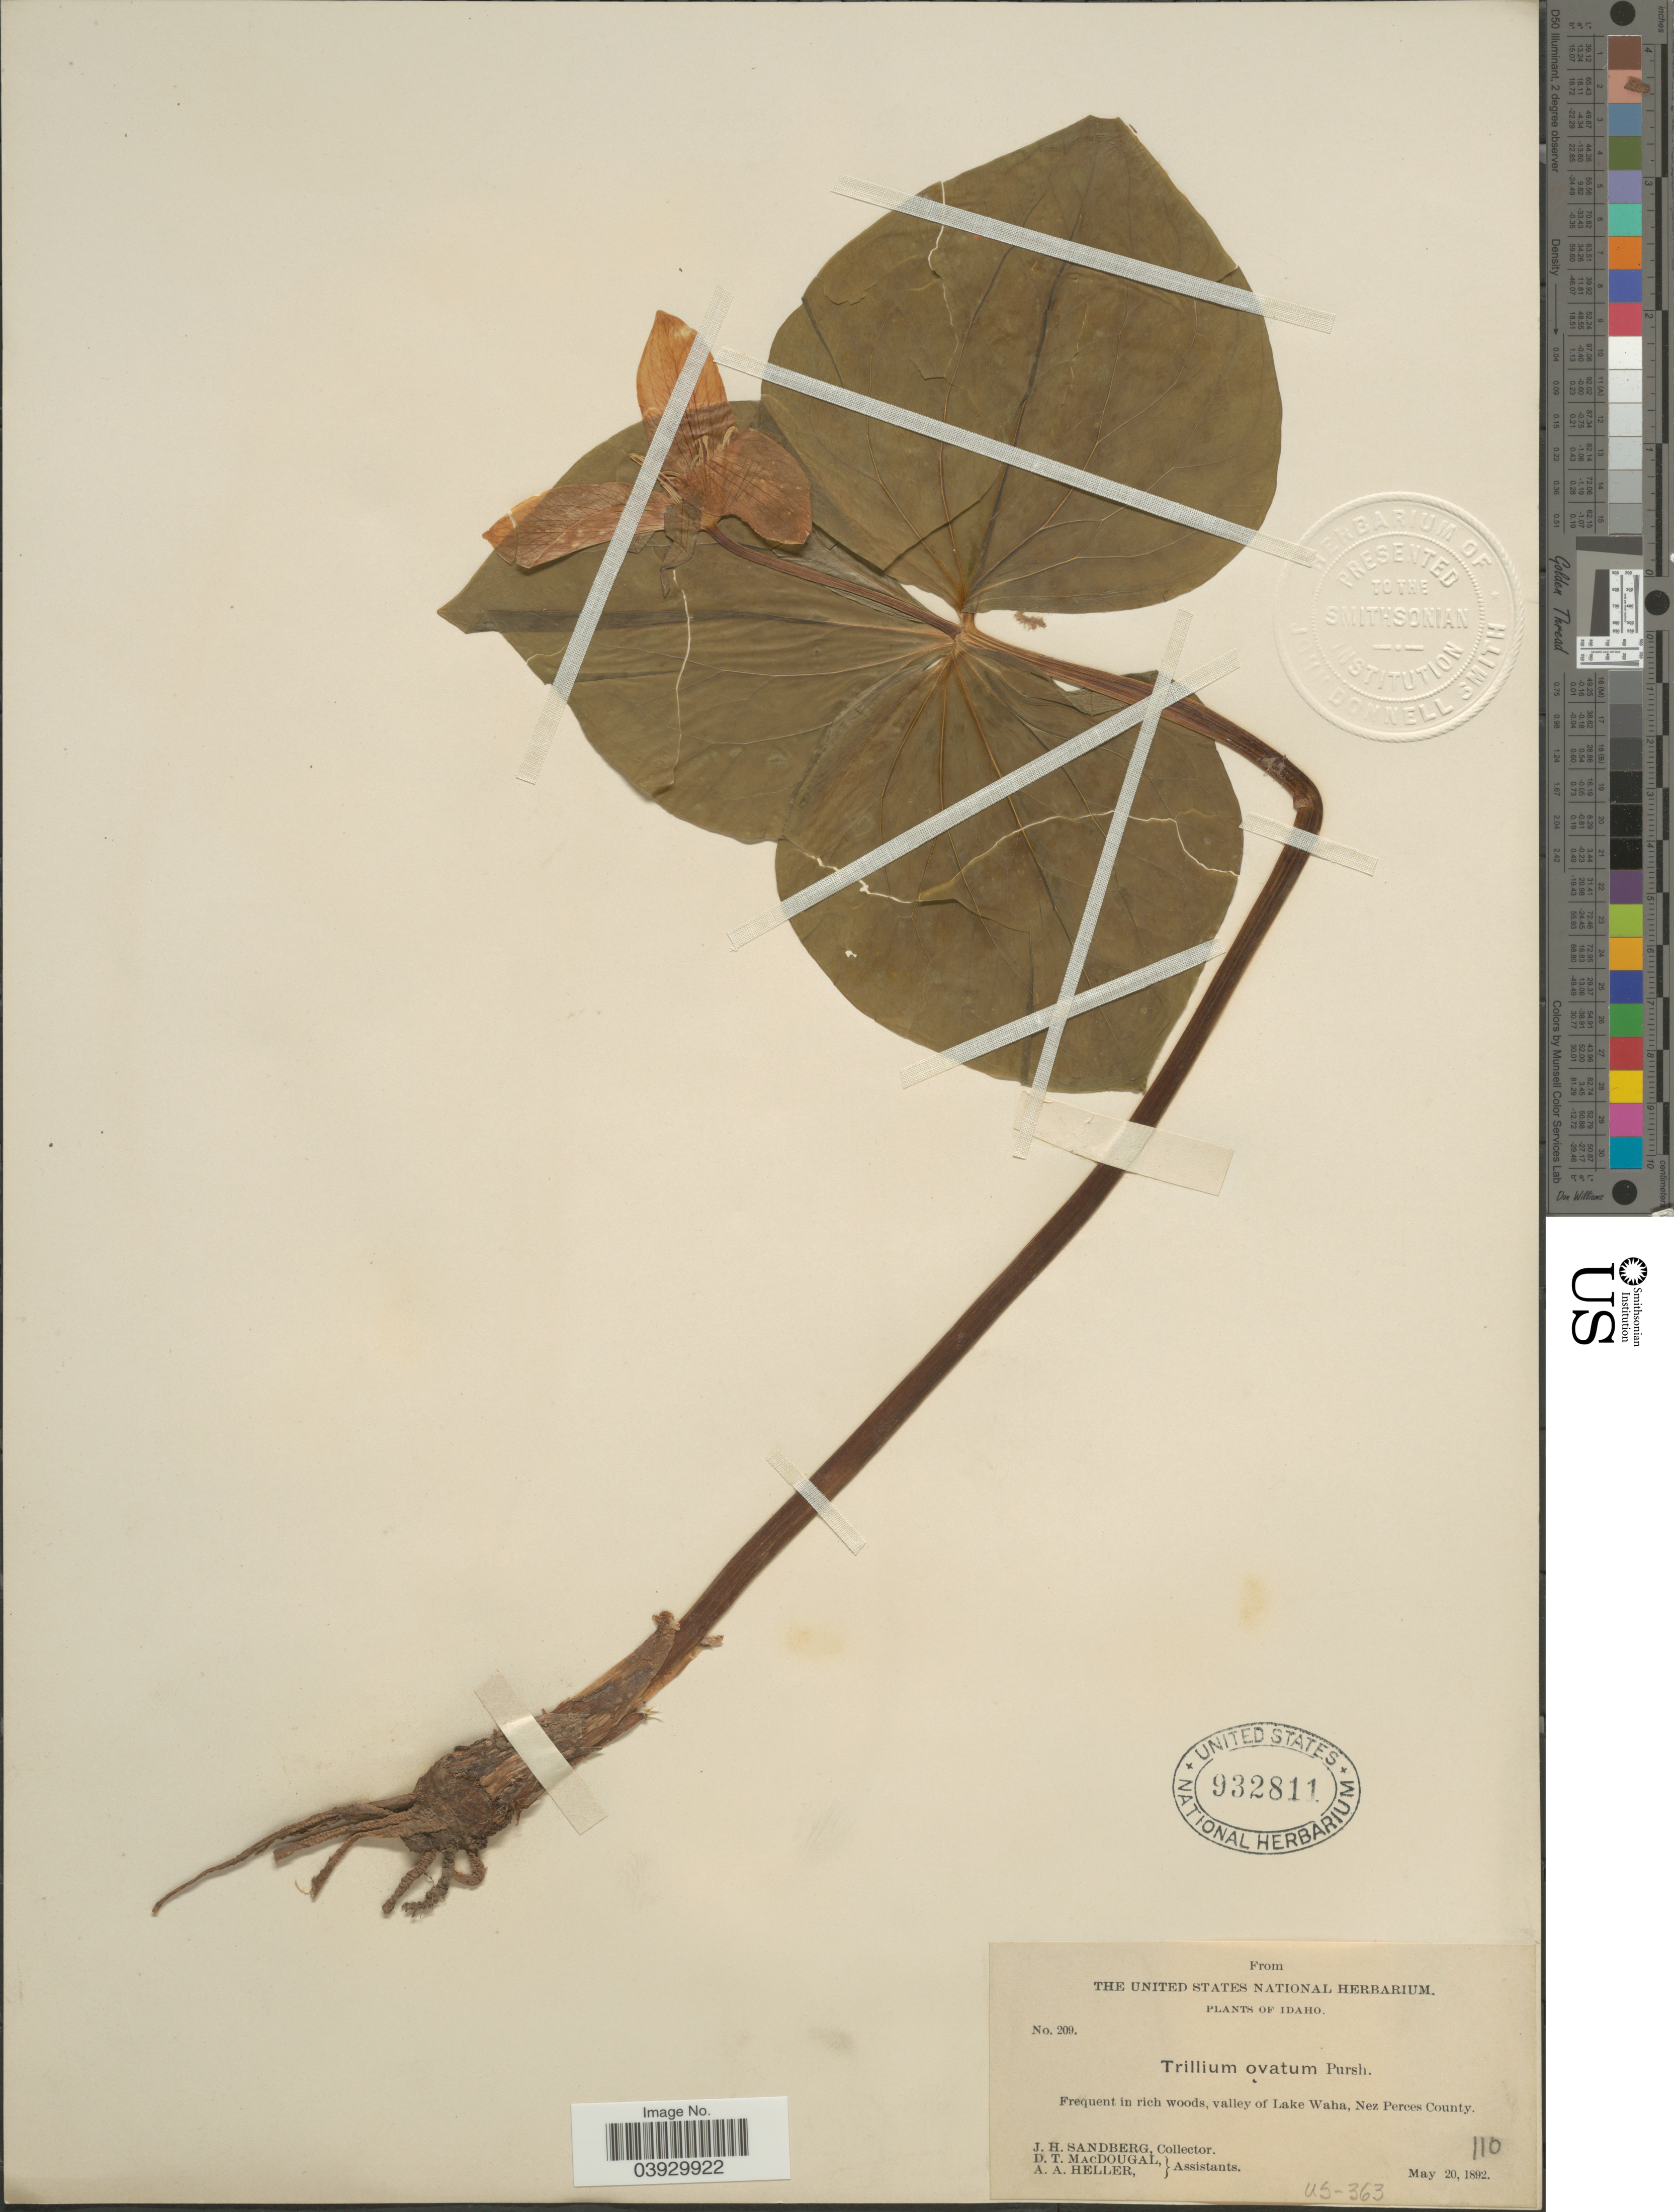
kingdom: Plantae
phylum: Tracheophyta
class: Liliopsida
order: Liliales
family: Melanthiaceae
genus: Trillium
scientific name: Trillium ovatum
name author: Pursh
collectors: J. H. Sandberg, D. T. MacDougal & A. A. Heller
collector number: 209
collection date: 1892-05-20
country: United States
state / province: Idaho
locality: Valley of Lake Waha, Nez Perces County.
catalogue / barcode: US 932811